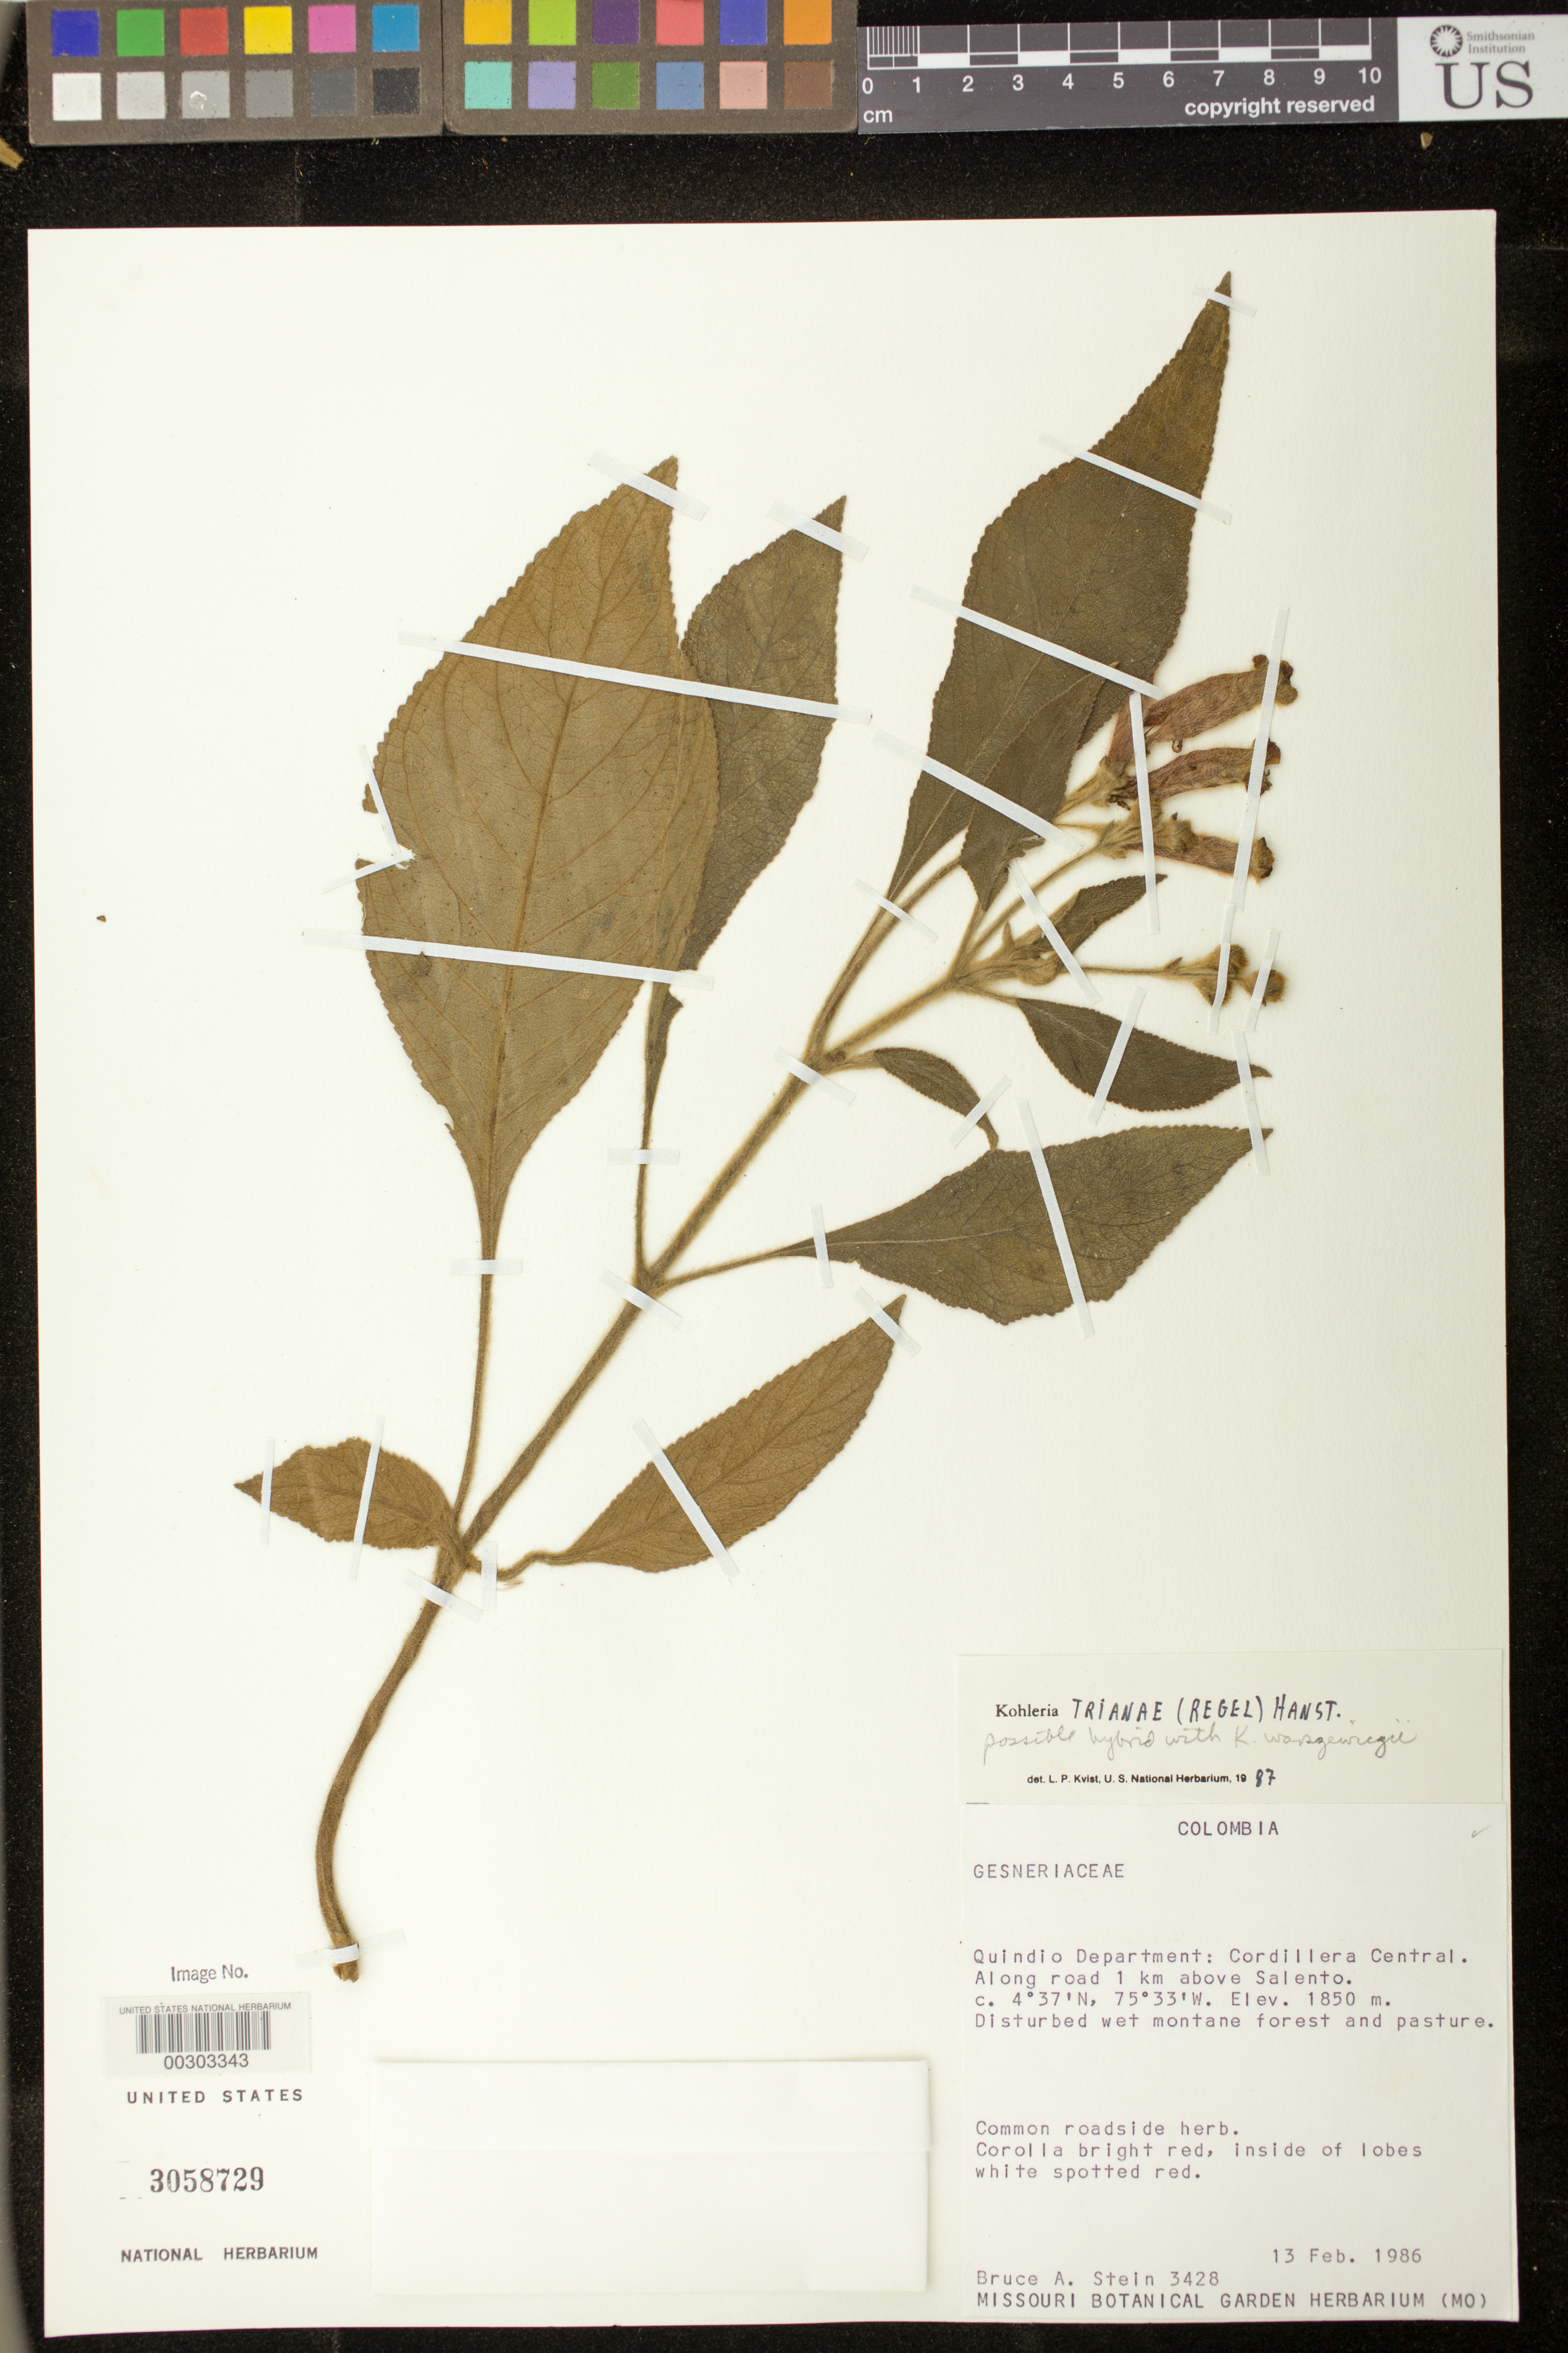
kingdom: Plantae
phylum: Tracheophyta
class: Magnoliopsida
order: Lamiales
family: Gesneriaceae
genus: Kohleria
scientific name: Kohleria trianae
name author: (Regel) Hanst.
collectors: B. A. Stein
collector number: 3428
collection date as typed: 13 Feb 1986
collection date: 1986-02-13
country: Colombia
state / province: Quindío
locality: Cordillera Central, along road 1 km above Salento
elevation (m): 1850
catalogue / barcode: US 3058729